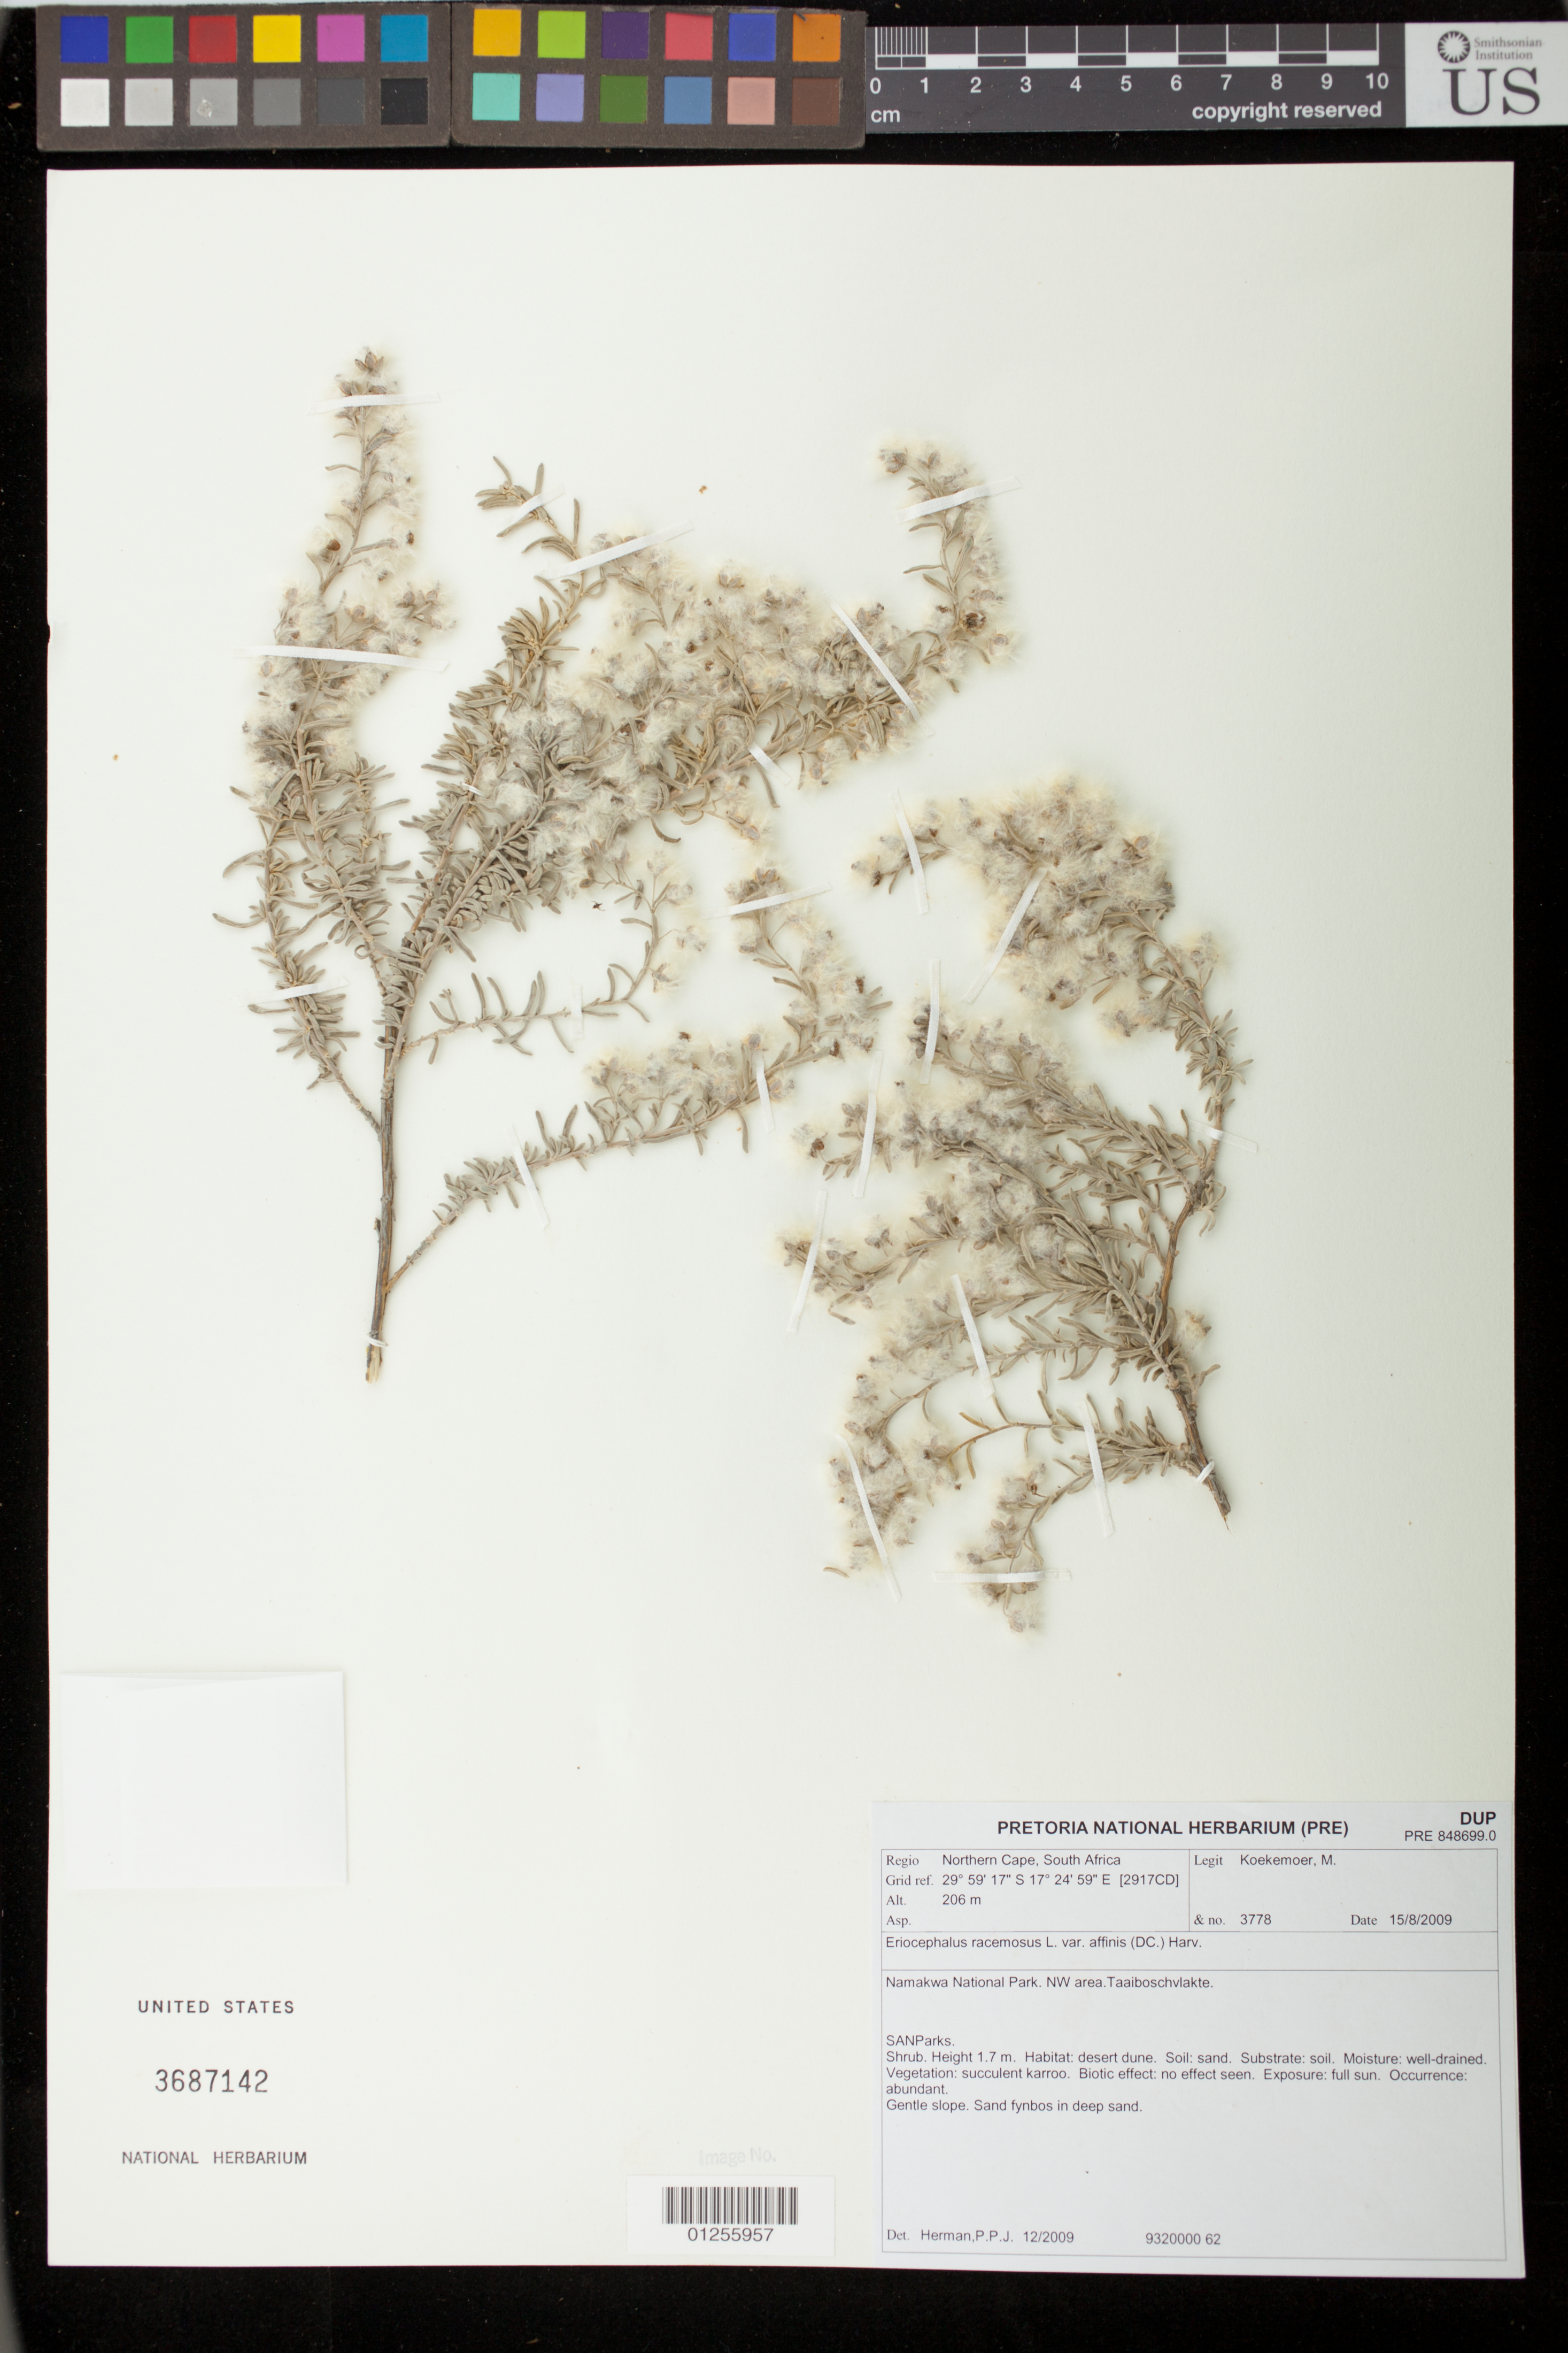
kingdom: Plantae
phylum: Tracheophyta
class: Magnoliopsida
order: Asterales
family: Asteraceae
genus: Eriocephalus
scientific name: Eriocephalus racemosus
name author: L.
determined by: Herman, P. P. J.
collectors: M. Koekemoer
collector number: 3778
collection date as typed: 15 Aug 2009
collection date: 2009-08-15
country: South Africa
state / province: Northern Cape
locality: Namakwa National Park. NW area. Taaiboschvlakte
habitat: Desert dune, succulent karroo vegetation. Gentle slope. Sand fynbos in deep sand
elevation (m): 206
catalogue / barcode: US 3687142